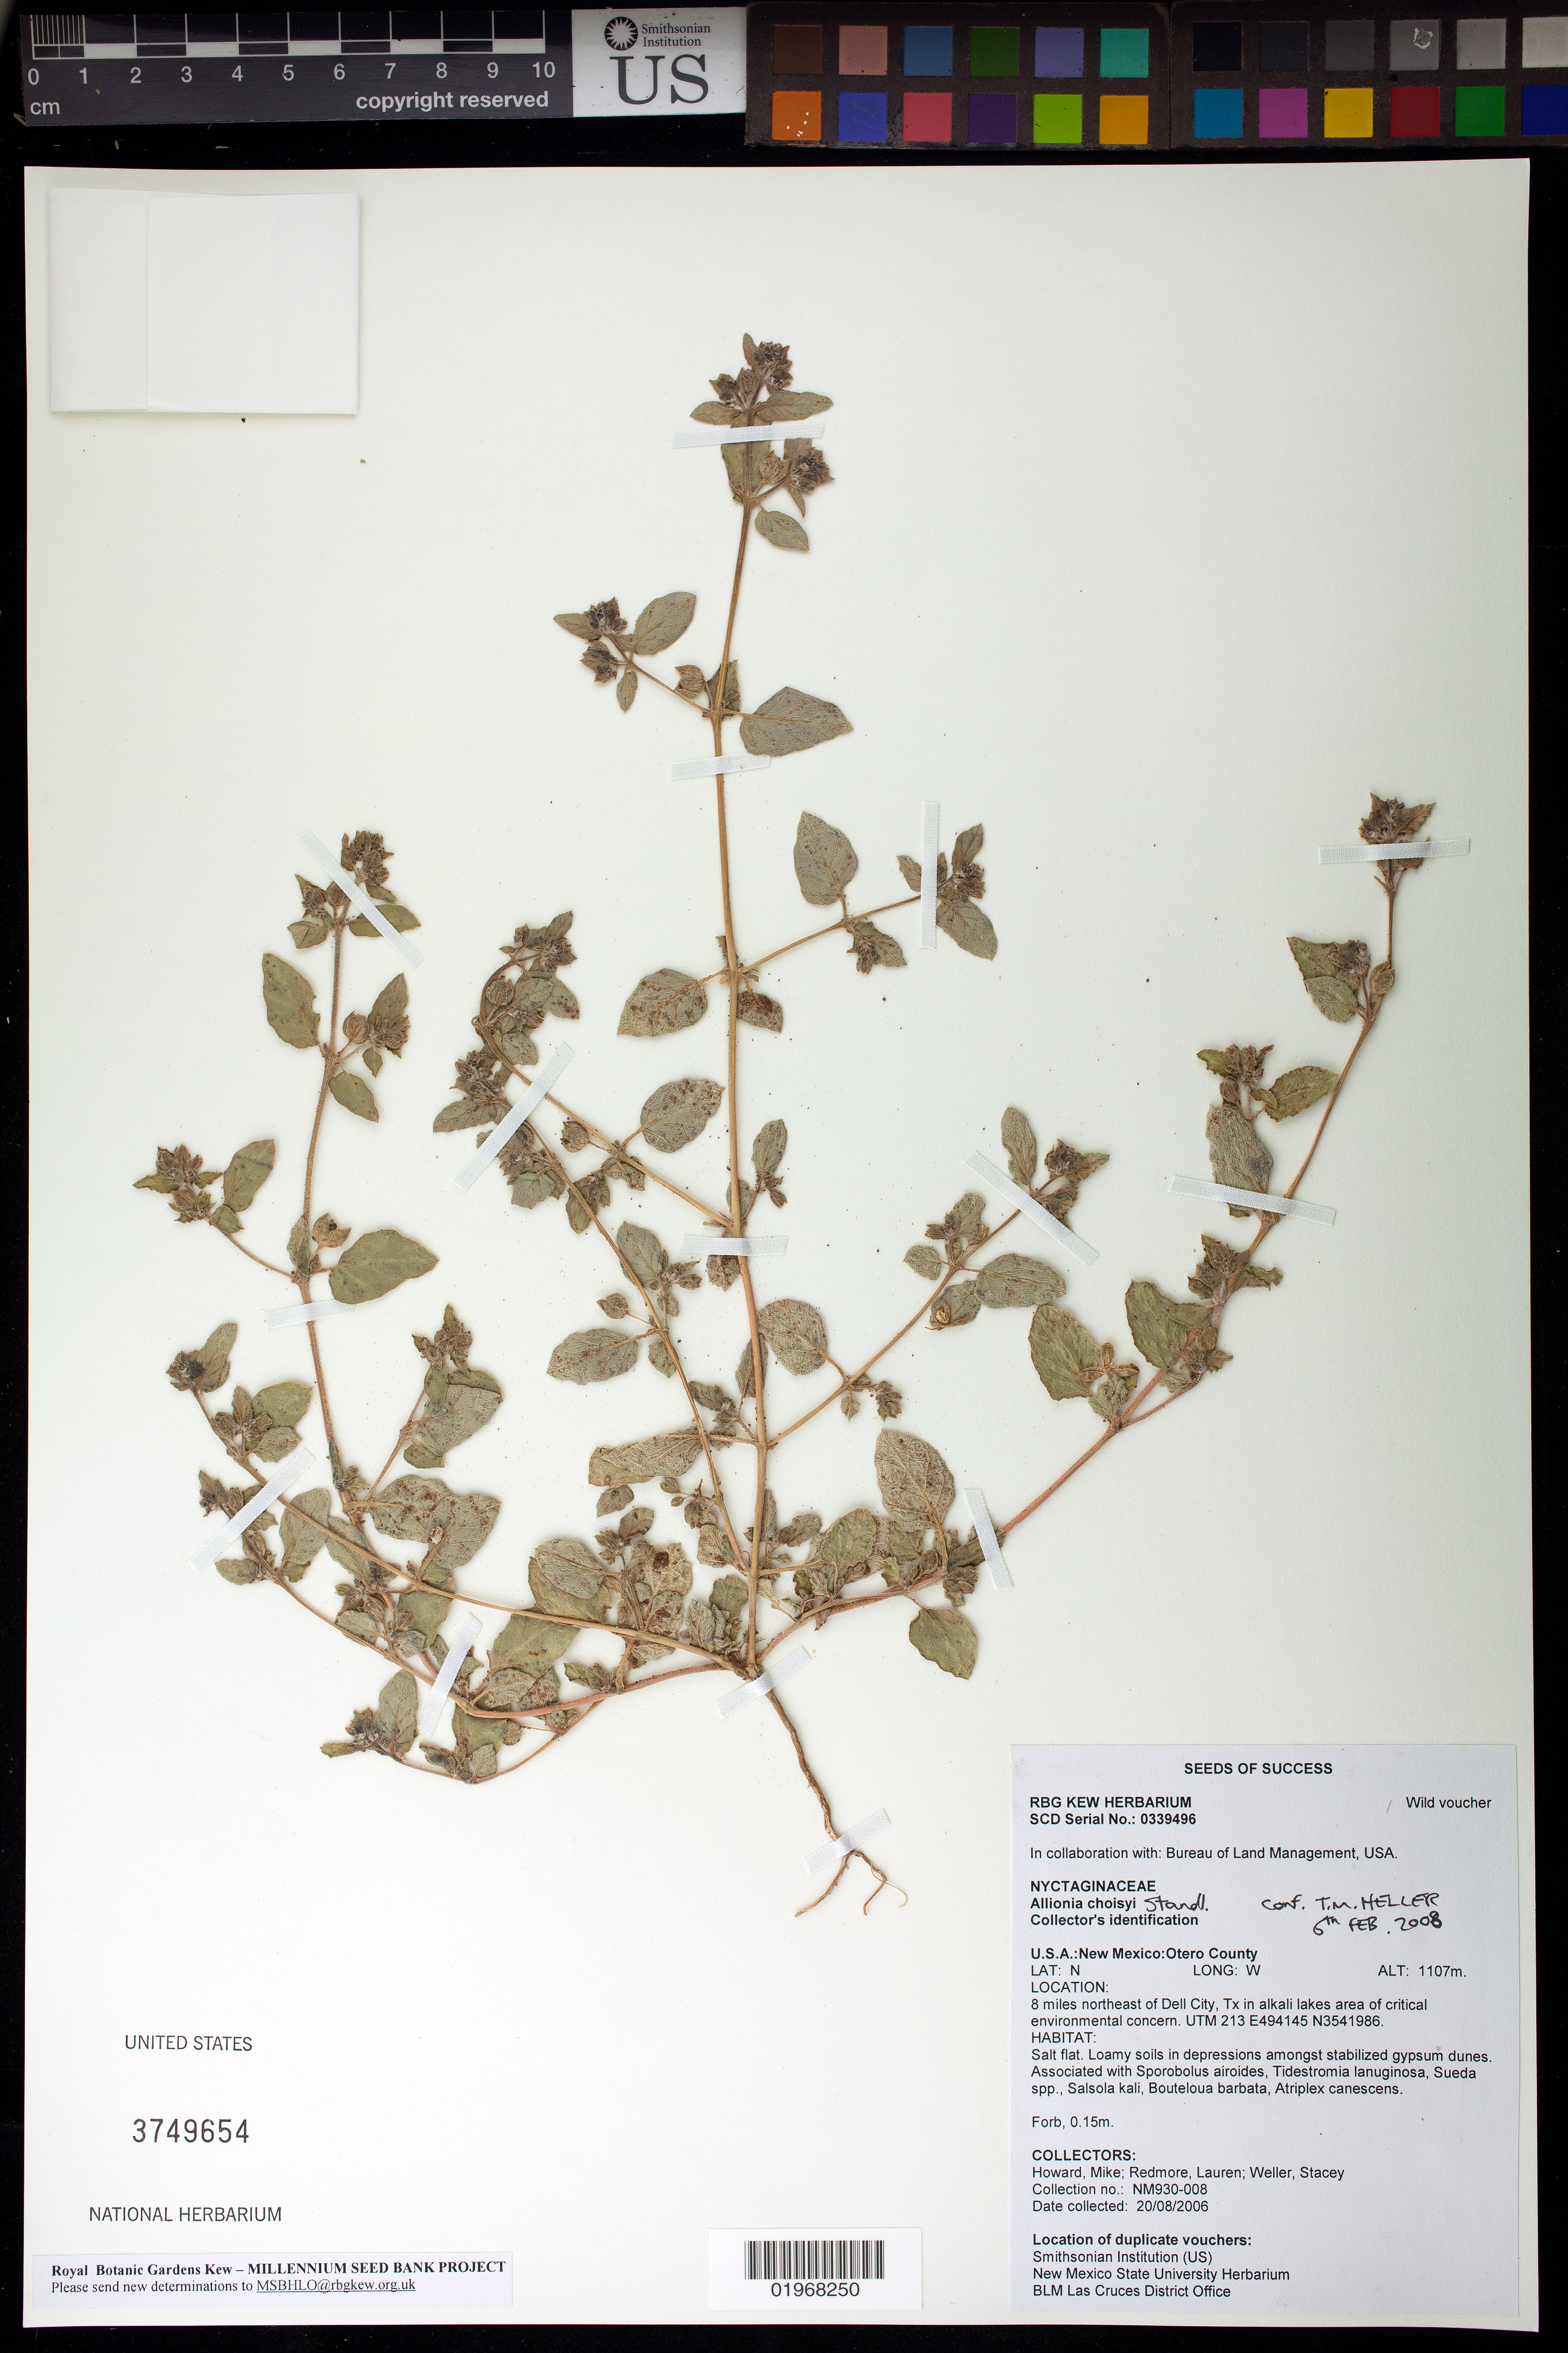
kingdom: Plantae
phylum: Tracheophyta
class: Magnoliopsida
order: Caryophyllales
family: Nyctaginaceae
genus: Allionia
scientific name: Allionia choisyi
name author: Standl.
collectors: M. Howard, L. Redmore & S. Weller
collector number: NM930-008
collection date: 2006-08-20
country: United States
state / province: New Mexico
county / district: Otero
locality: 8 mi. NE of Dell City, in Alkali Lakes area of critical environmental concern.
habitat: Salt flat.Loamy soils in depressions amongst stabilized gypsum dunes. With Sueda sp., Salsola kali, Bouteloua barbata, ect.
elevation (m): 1107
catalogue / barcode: US 3749654